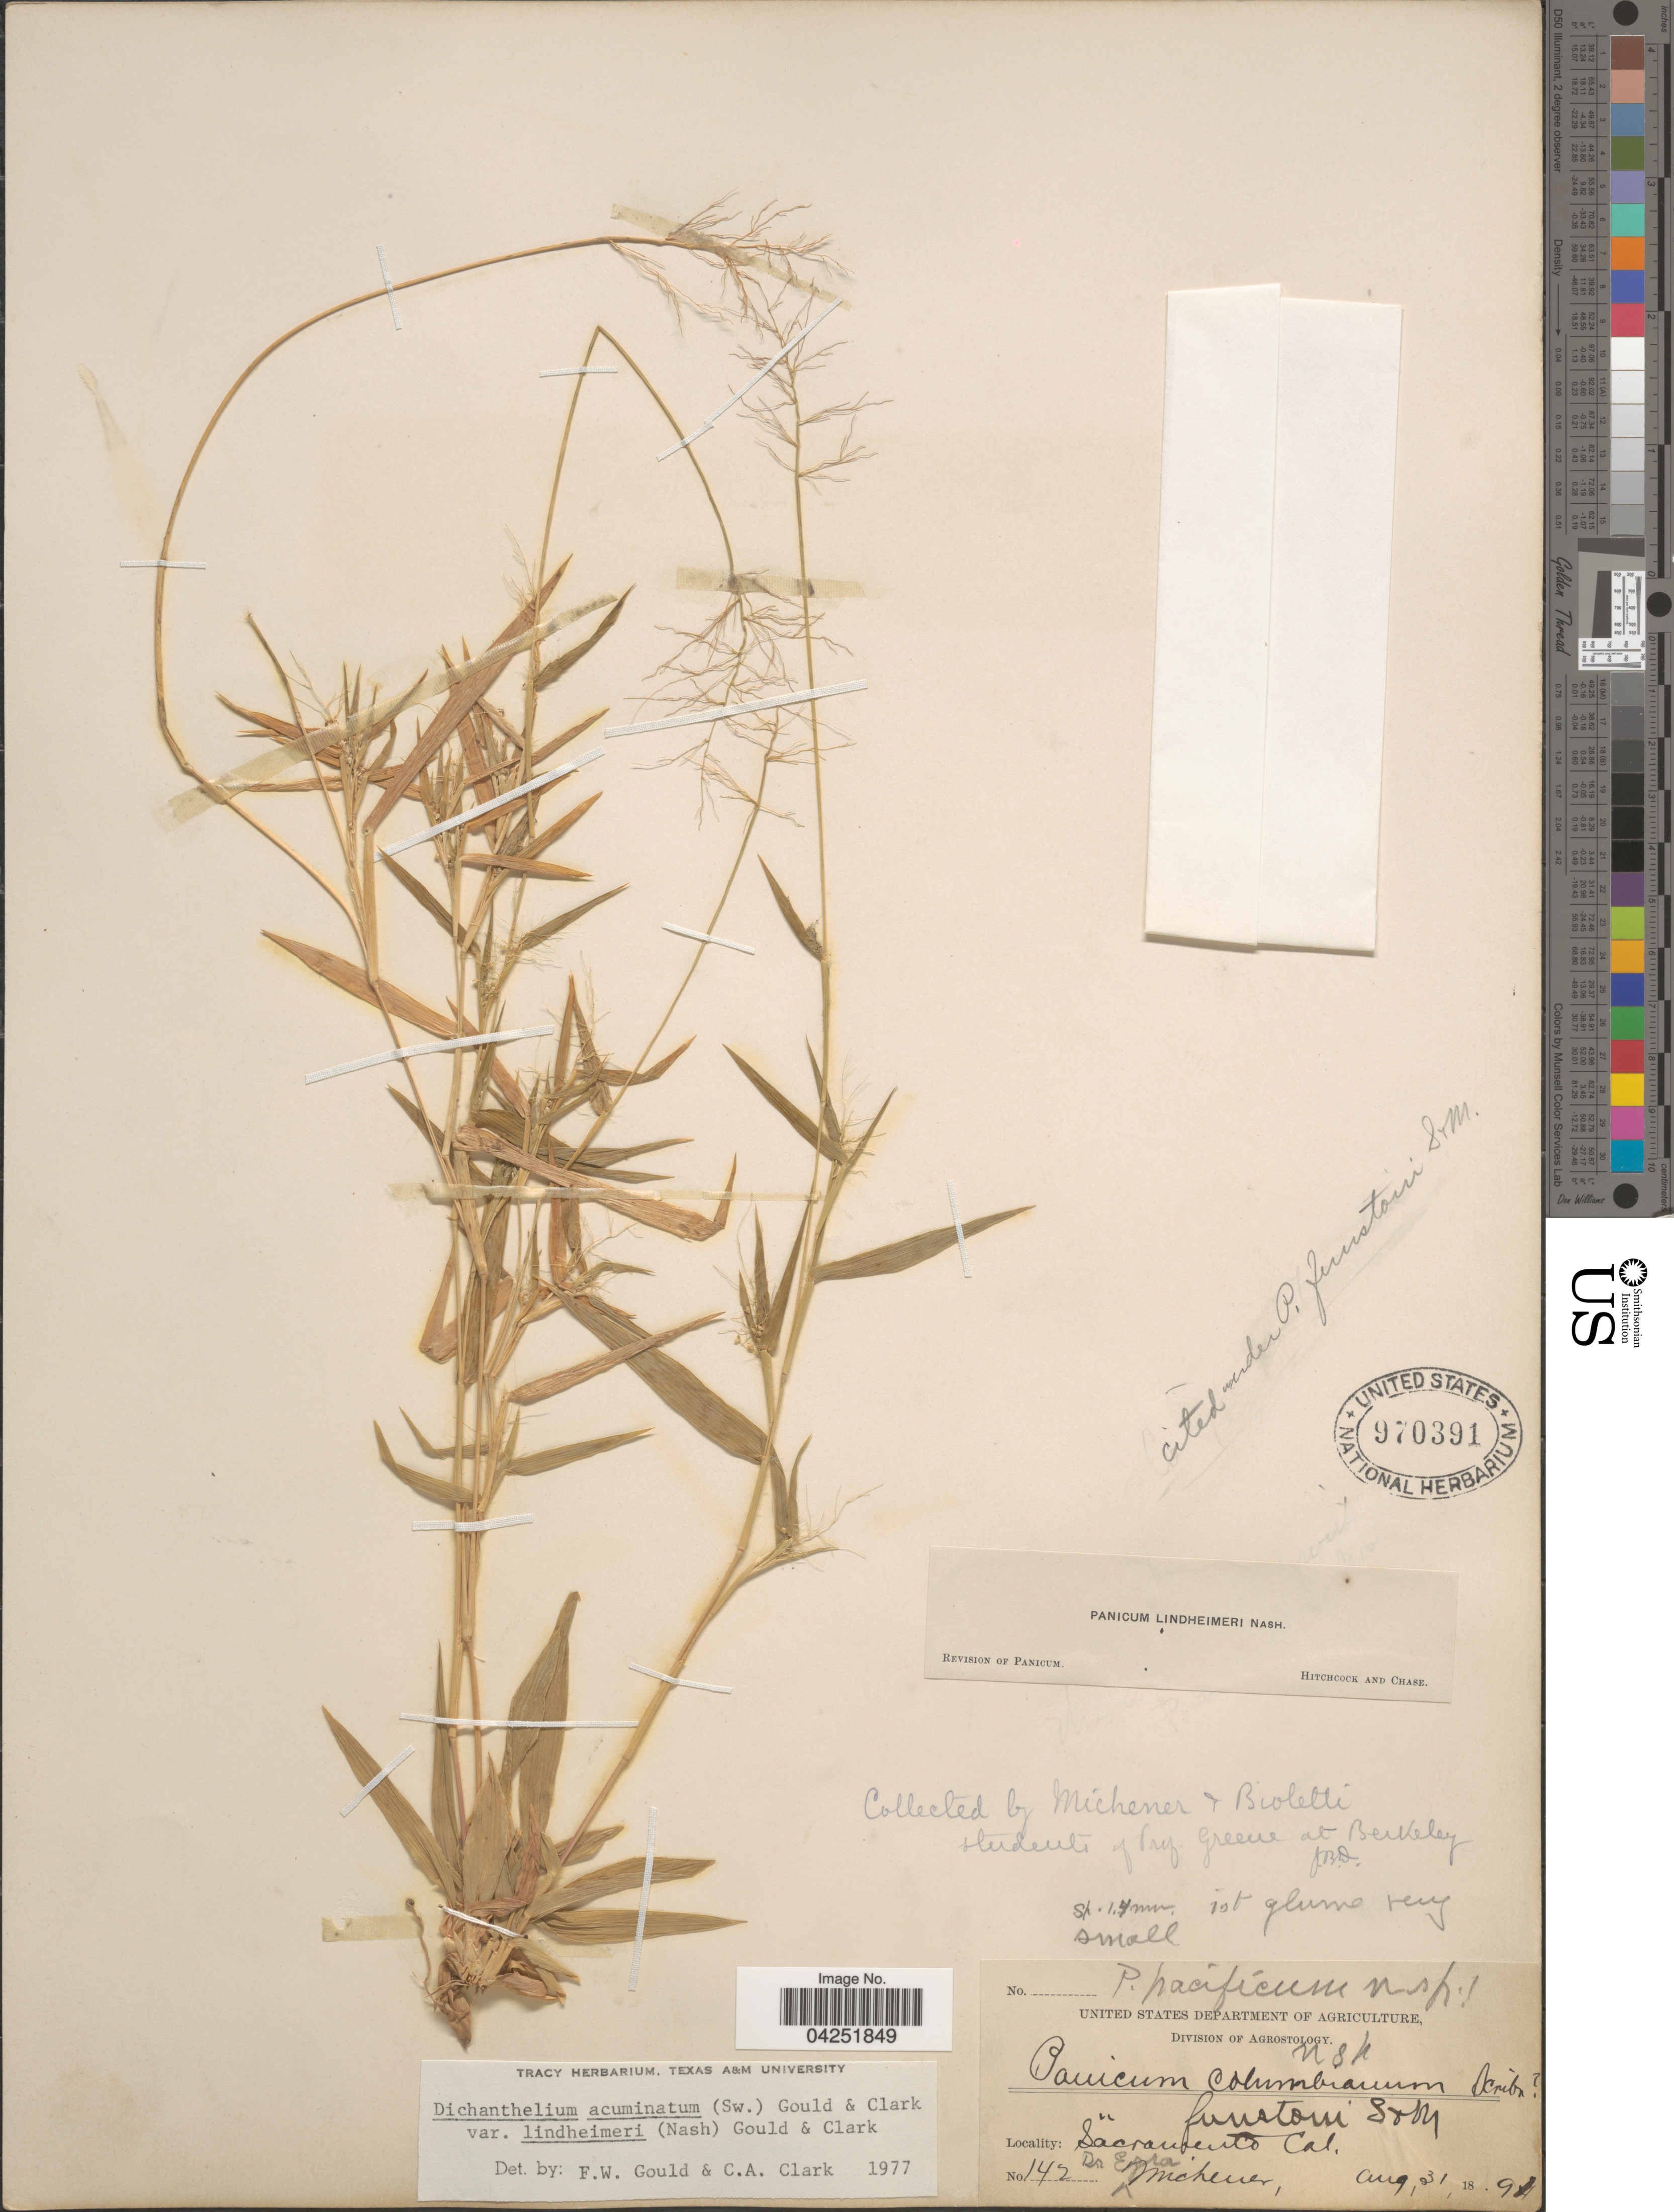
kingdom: Plantae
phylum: Tracheophyta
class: Liliopsida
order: Poales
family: Poaceae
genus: Dichanthelium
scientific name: Dichanthelium acuminatum var. lindheimeri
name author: (Nash) Gould & C.A. Clark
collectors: -. Michener & -- Bioletti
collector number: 142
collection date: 1891-08-31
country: United States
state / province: California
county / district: Sacramento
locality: Sacramento.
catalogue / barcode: US 970391